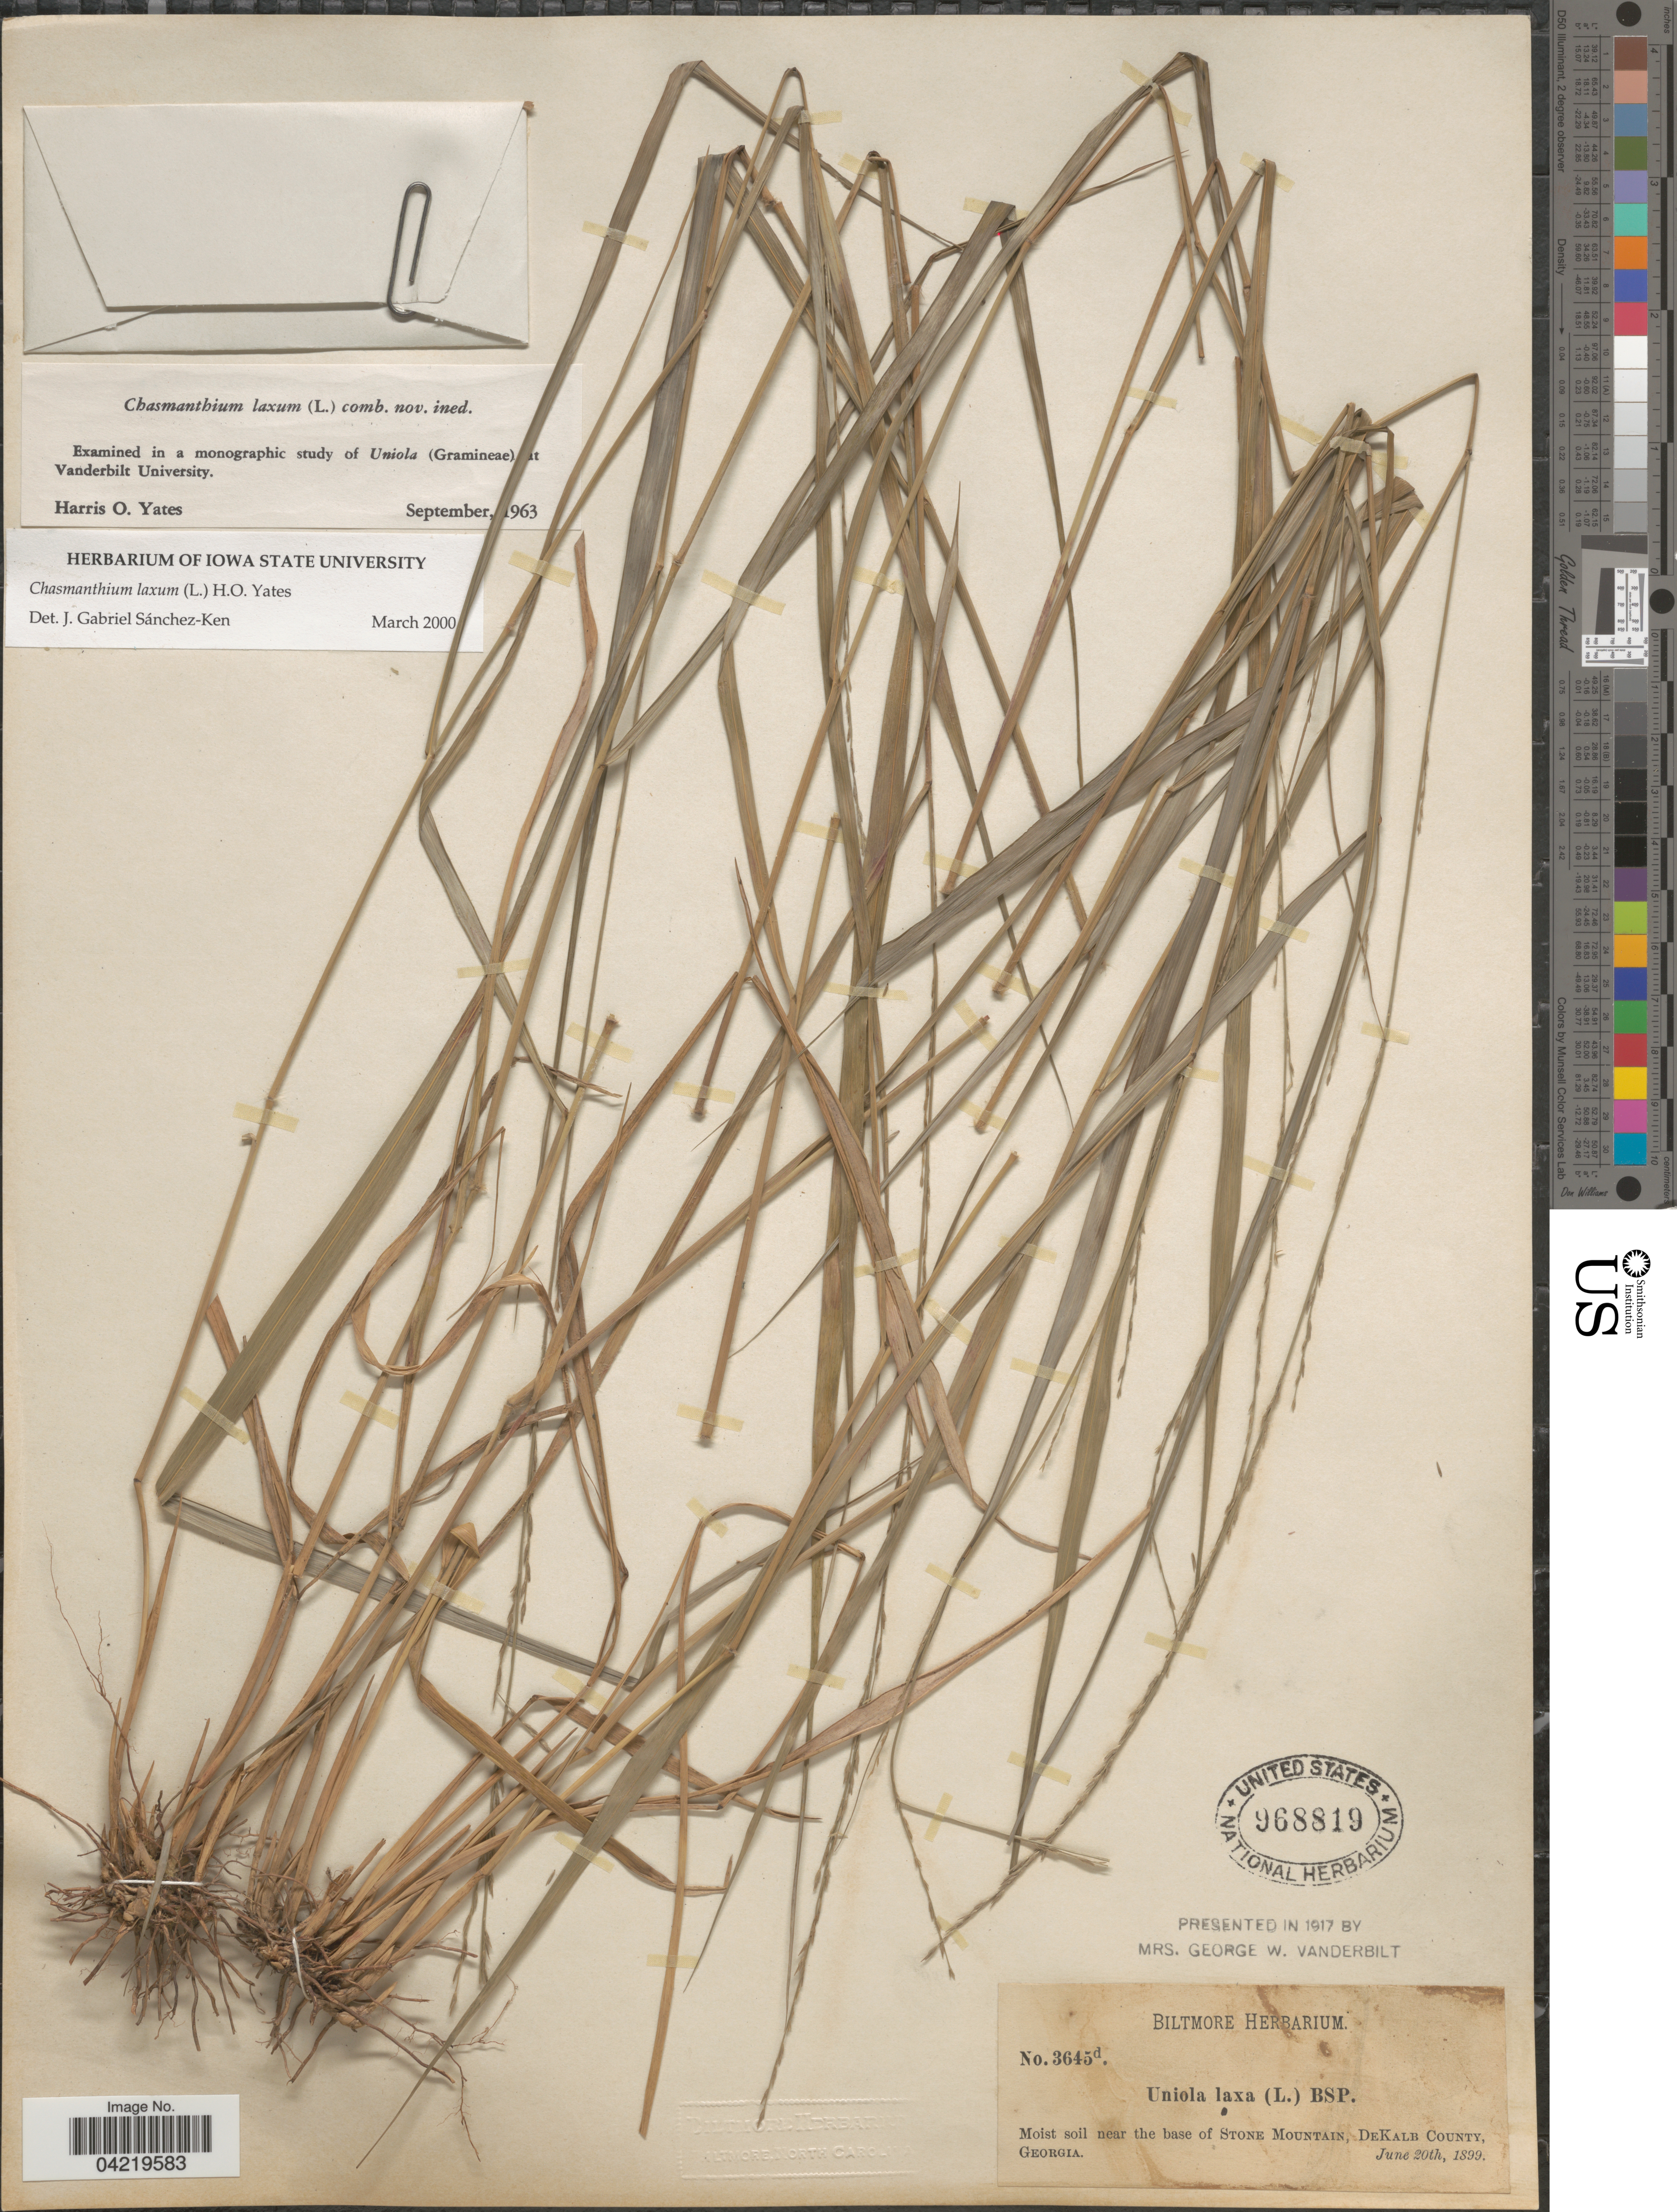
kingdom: Plantae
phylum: Tracheophyta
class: Liliopsida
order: Poales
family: Poaceae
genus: Chasmanthium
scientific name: Chasmanthium laxum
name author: (L.) H.O. Yates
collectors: ex herb. Biltmore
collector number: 3645d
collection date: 1899-06-20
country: United States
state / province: Georgia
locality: Moist soil near the base of Stone Mountain, DeKalb County.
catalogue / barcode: US 968819